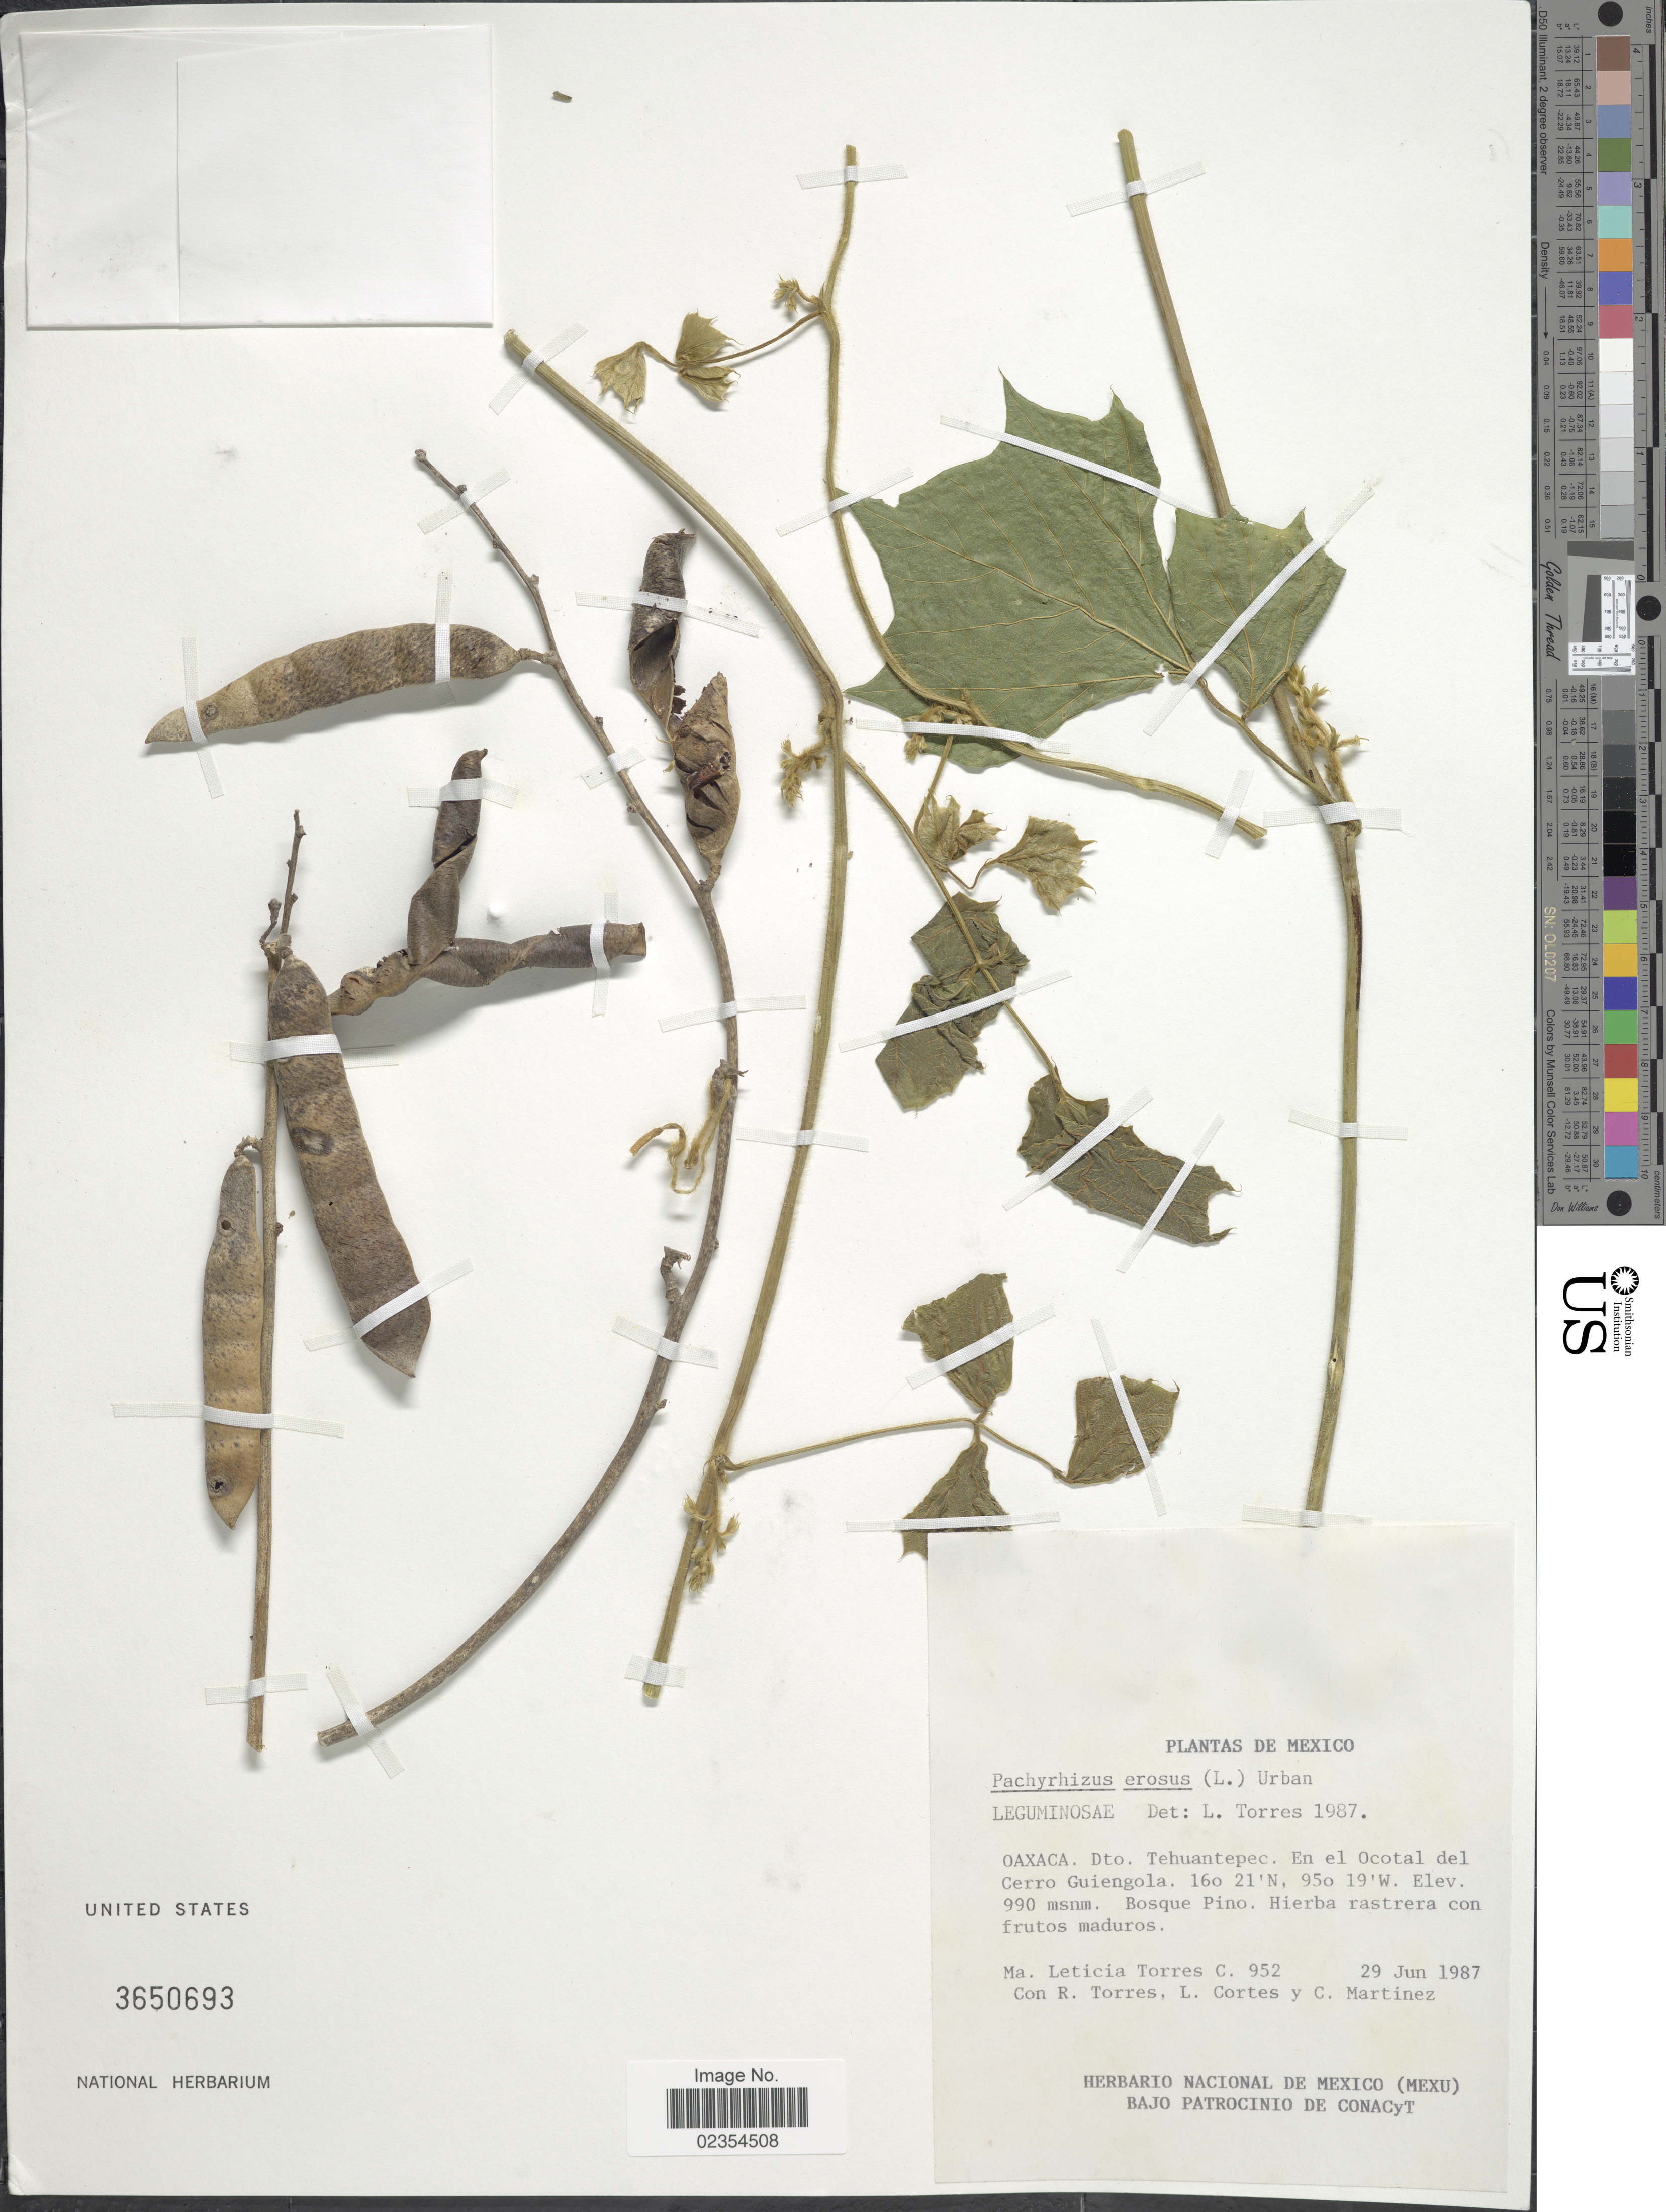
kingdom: Plantae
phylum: Tracheophyta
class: Magnoliopsida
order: Fabales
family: Fabaceae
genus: Pachyrhizus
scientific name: Pachyrhizus erosus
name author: (L.) Urb.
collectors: M. L. Torres Colin, R. Torres, L. Cortes & C. Martínez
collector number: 952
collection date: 1987-06-29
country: Mexico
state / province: Oaxaca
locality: Dto. Tehuantepec, en el Ocotal del Cerro Guiengola.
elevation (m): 990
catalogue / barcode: US 3650693